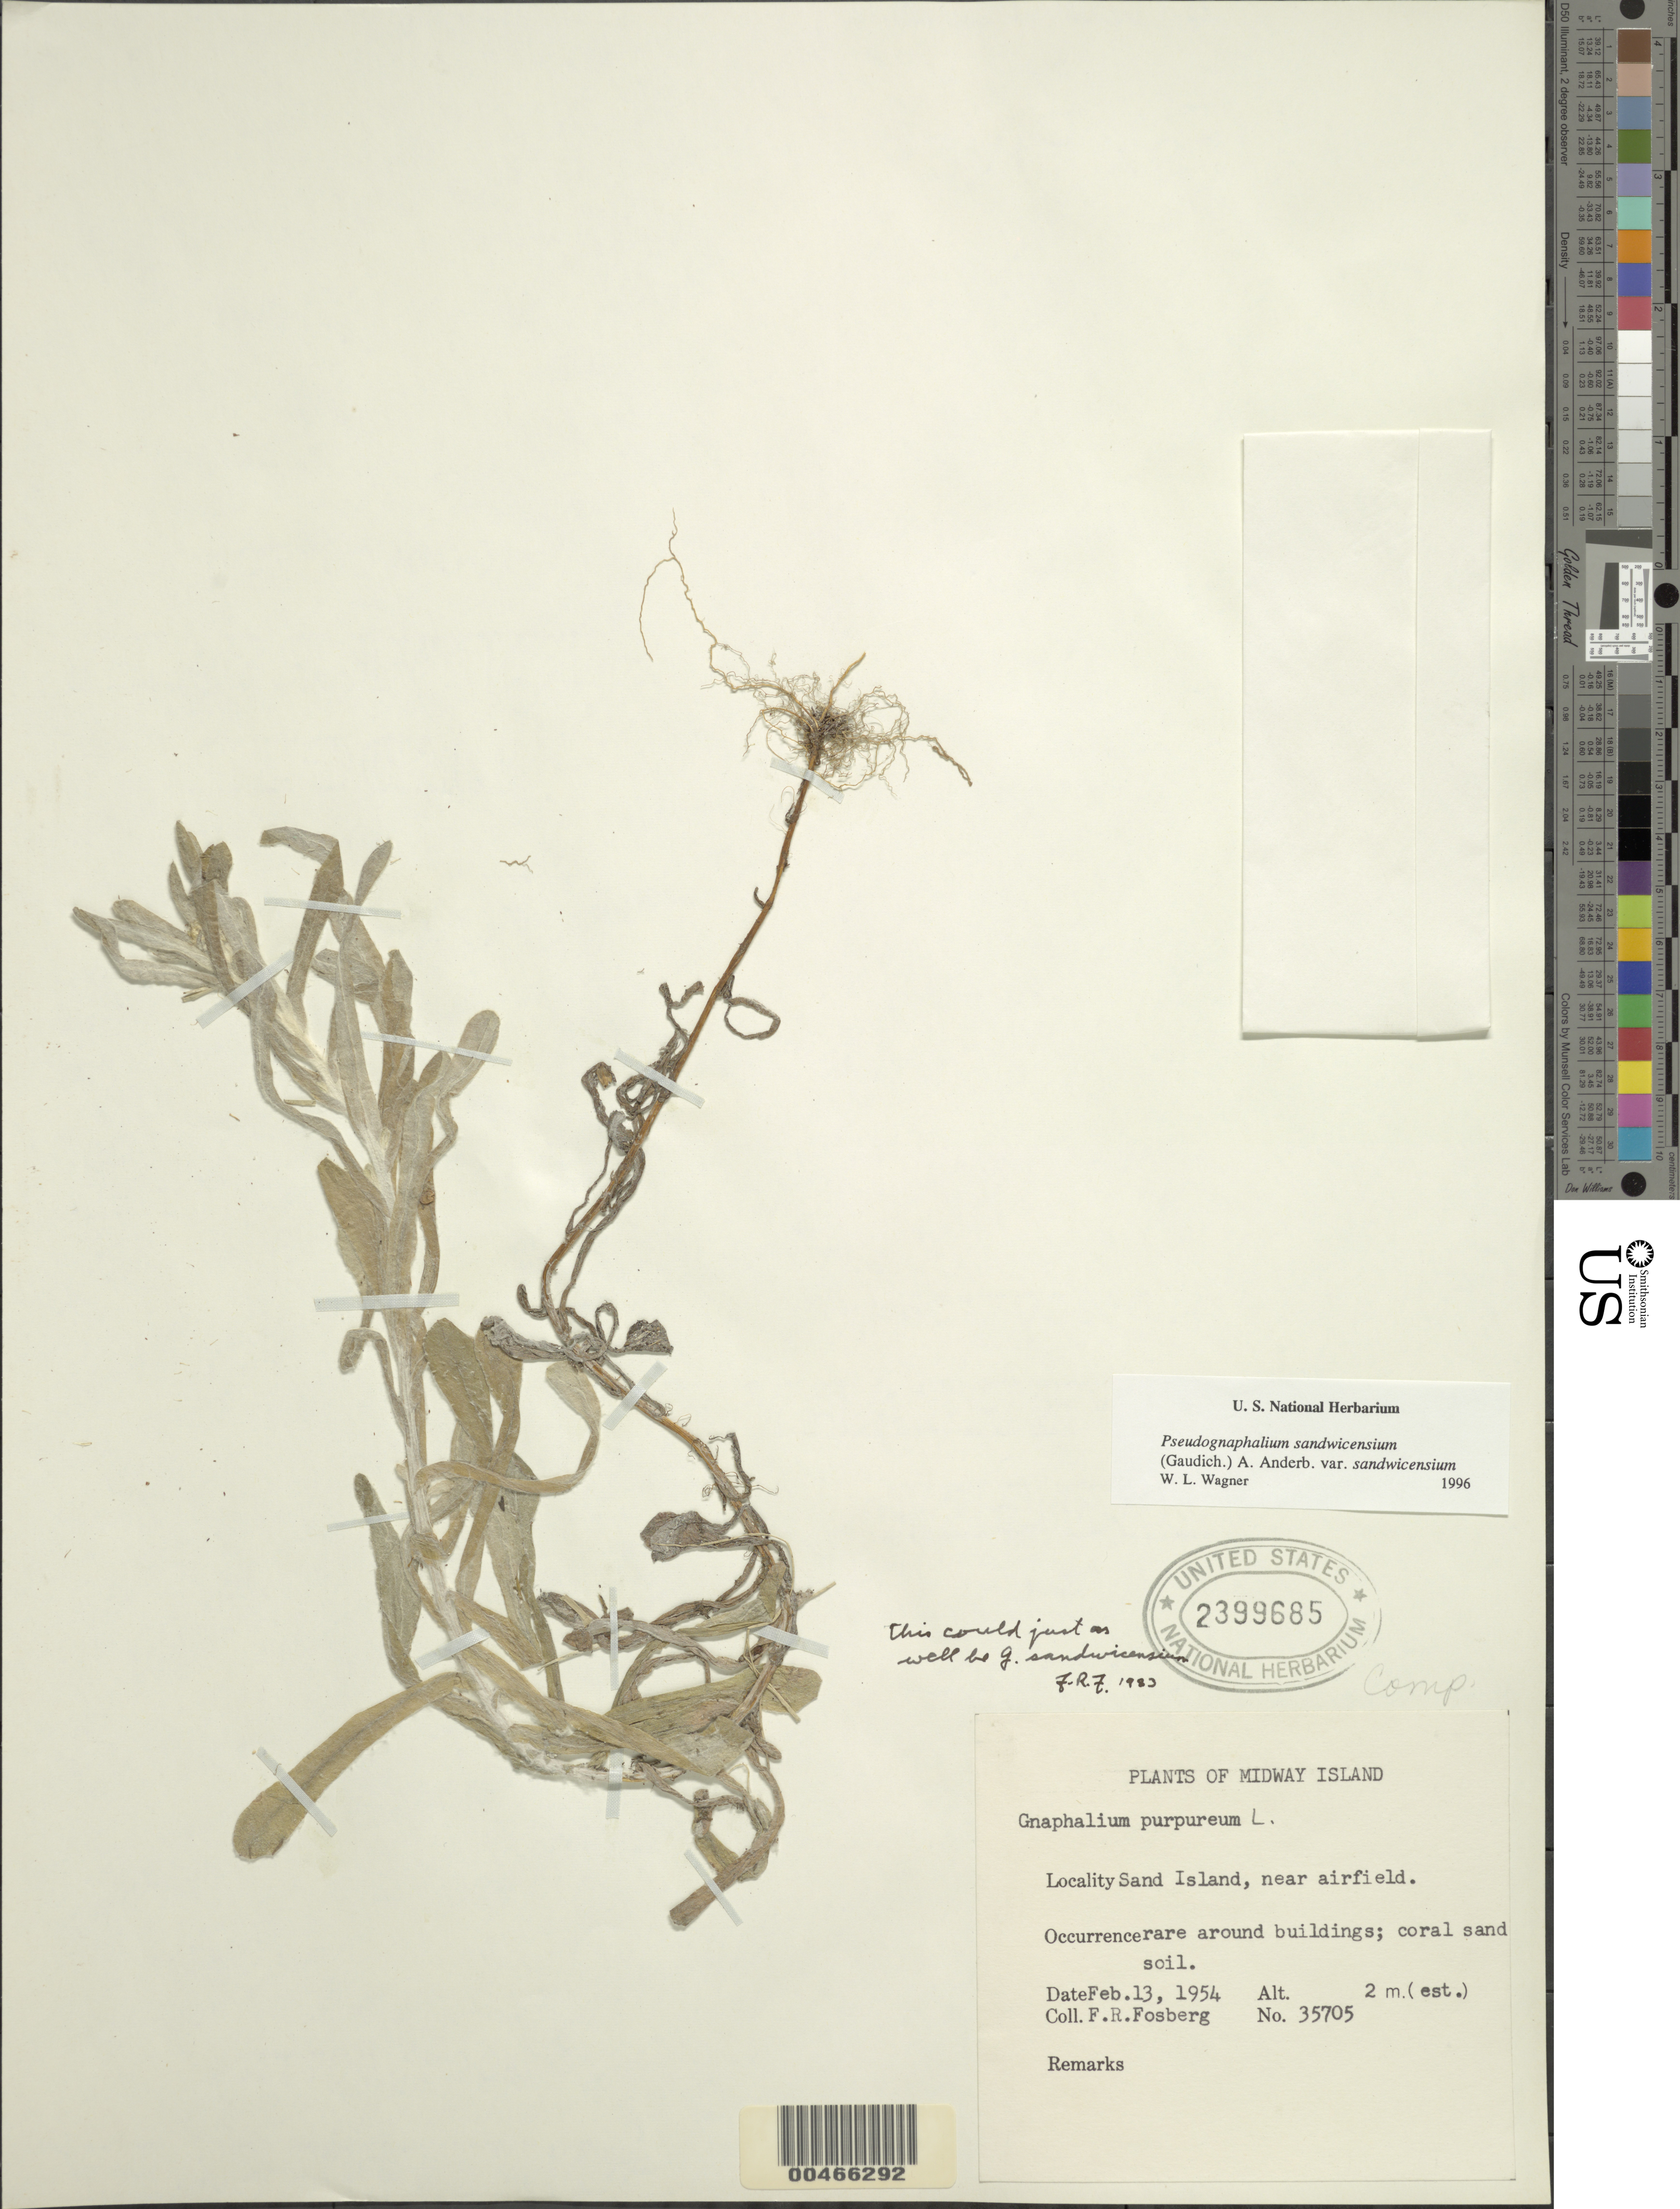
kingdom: Plantae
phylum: Tracheophyta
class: Magnoliopsida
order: Asterales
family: Asteraceae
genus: Pseudognaphalium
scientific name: Pseudognaphalium sandwicensium var. sandwicensium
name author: (Gaudich.) Anderb.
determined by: Wagner, W. L., (BOT), Smithsonian Institution - National Museum of Natural History (UNITED STATES)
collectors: F. R. Fosberg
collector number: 35705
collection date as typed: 13 Feb 1954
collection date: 1954-02-13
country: U.S. Administered Pacific Islands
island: Midway Atoll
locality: Near airfield, Sand Islet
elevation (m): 2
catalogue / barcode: US 2399685